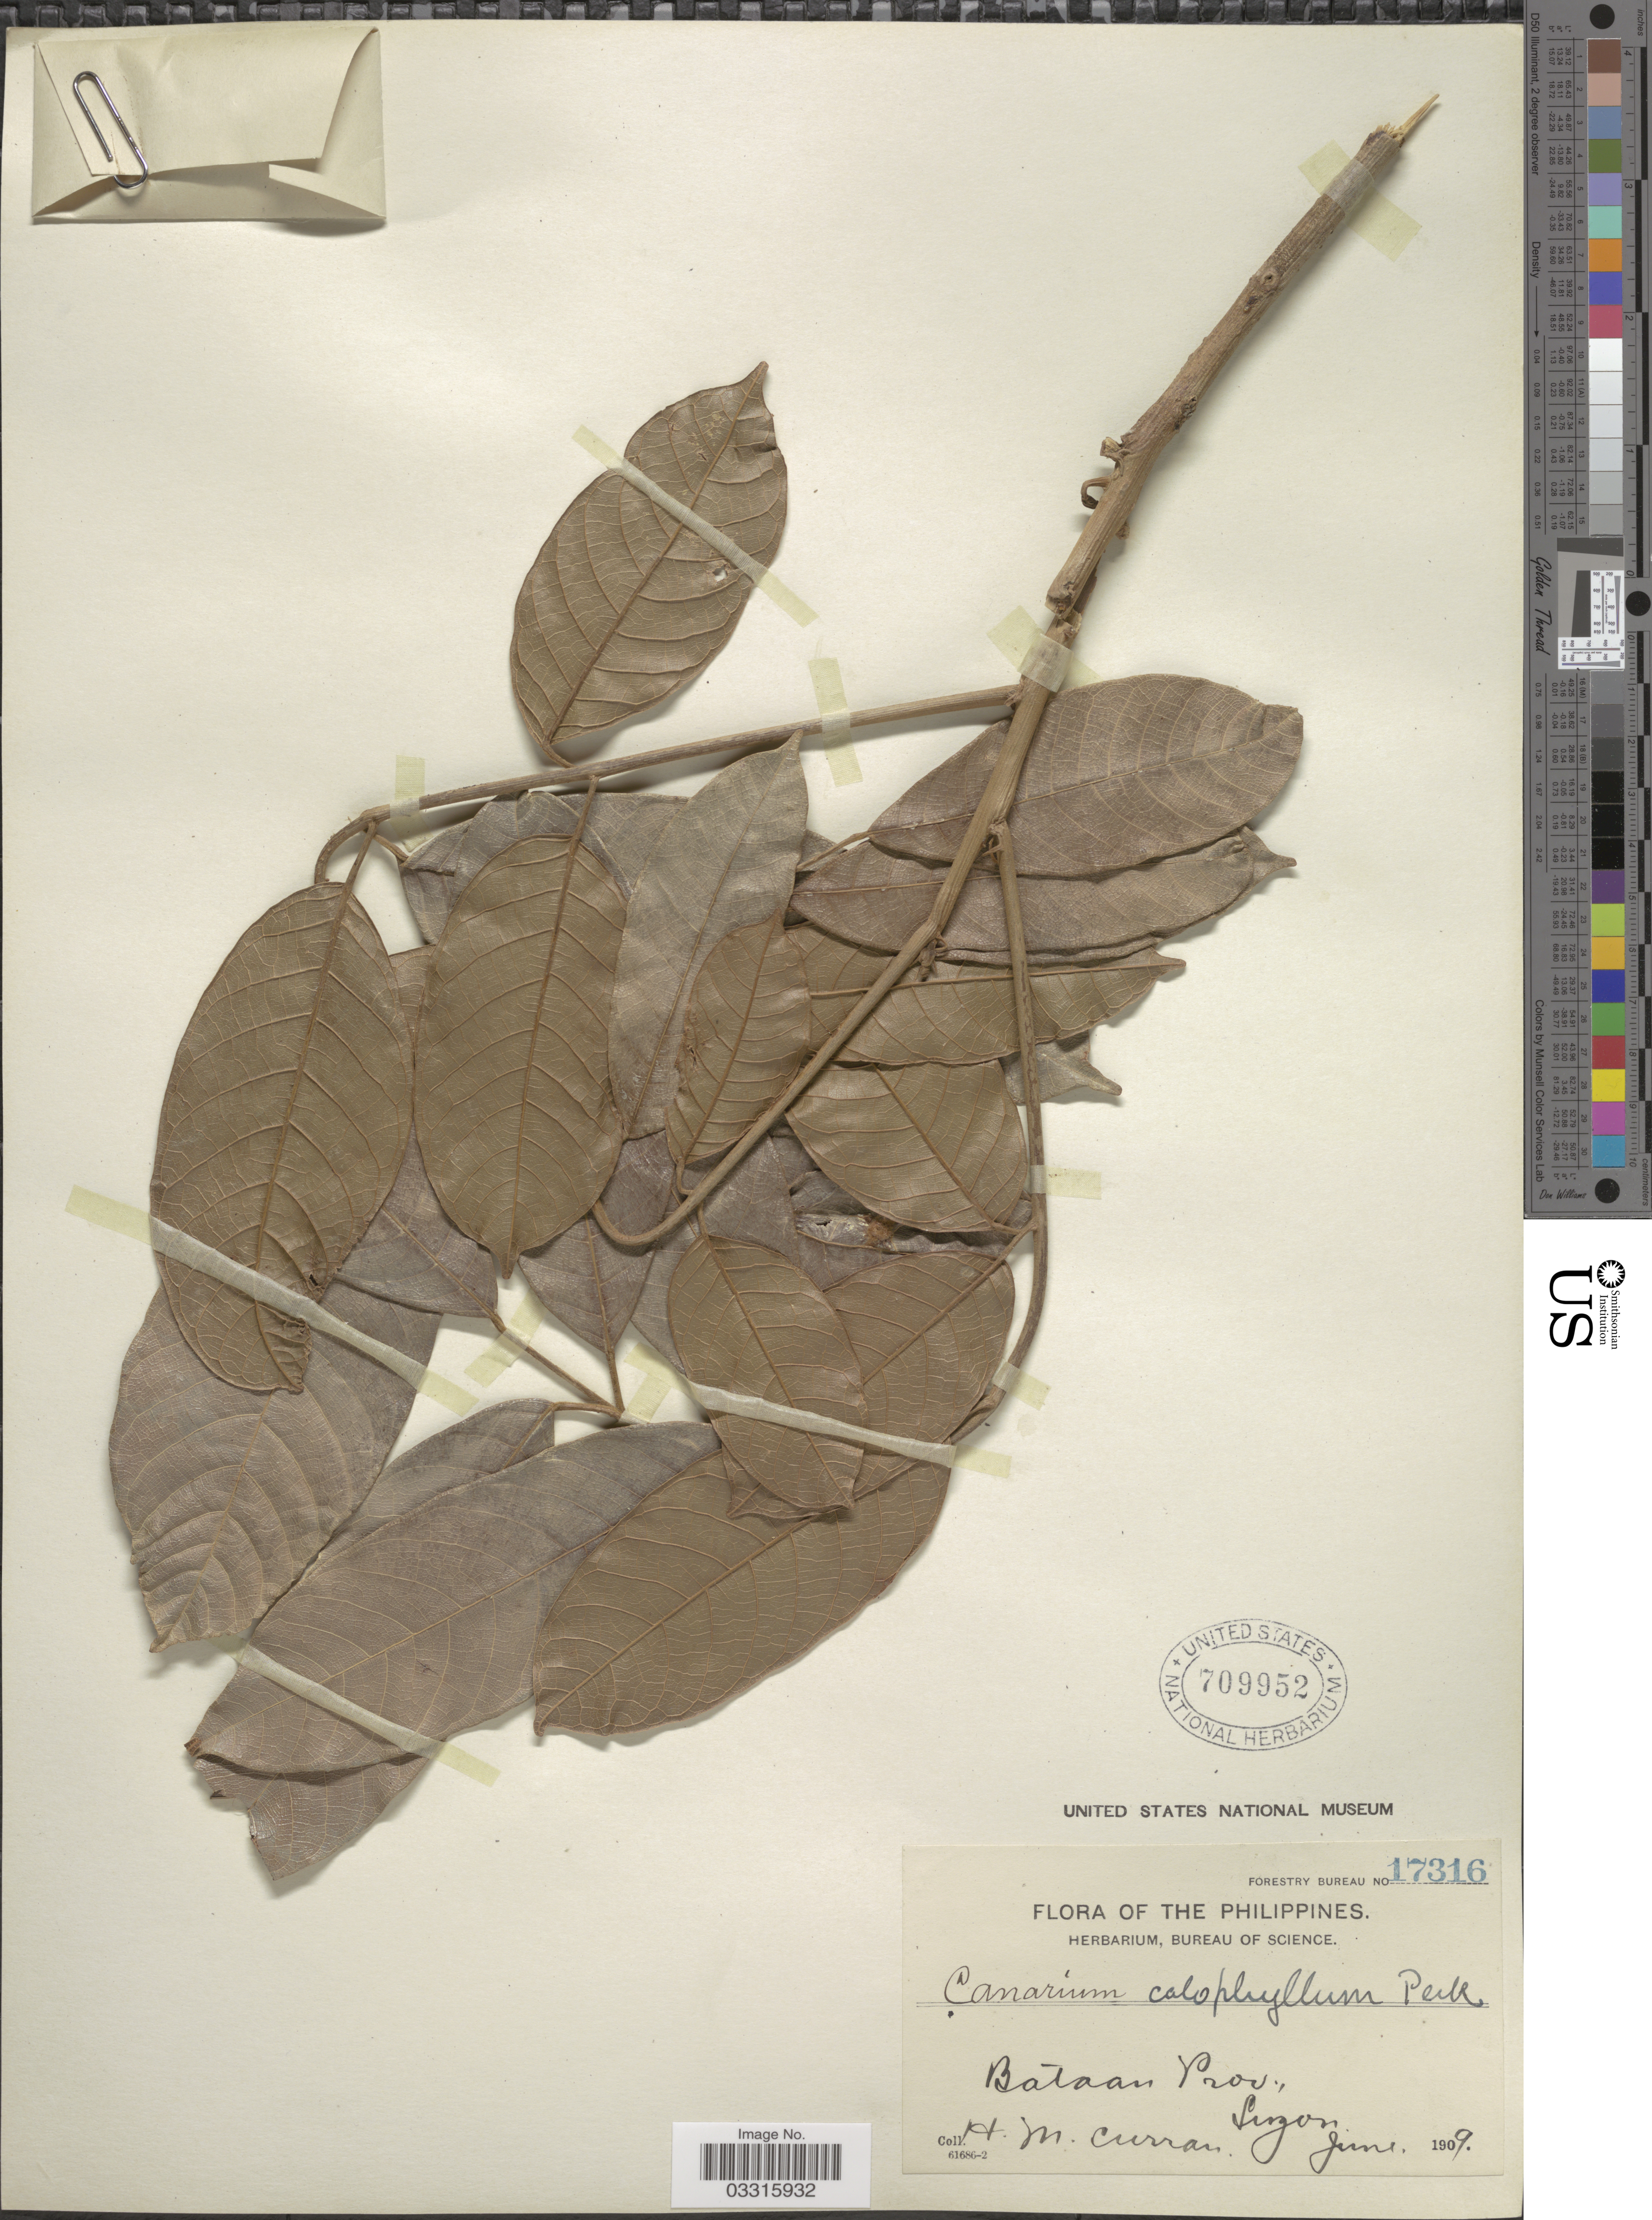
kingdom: Plantae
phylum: Tracheophyta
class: Magnoliopsida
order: Sapindales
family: Burseraceae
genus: Canarium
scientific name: Canarium asperum subsp. asperum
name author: Benth.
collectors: H. M. Curran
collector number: Forestry Bureau 17316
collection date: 1909-06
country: Philippines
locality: Bataan Prov., Luzon.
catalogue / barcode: US 709952